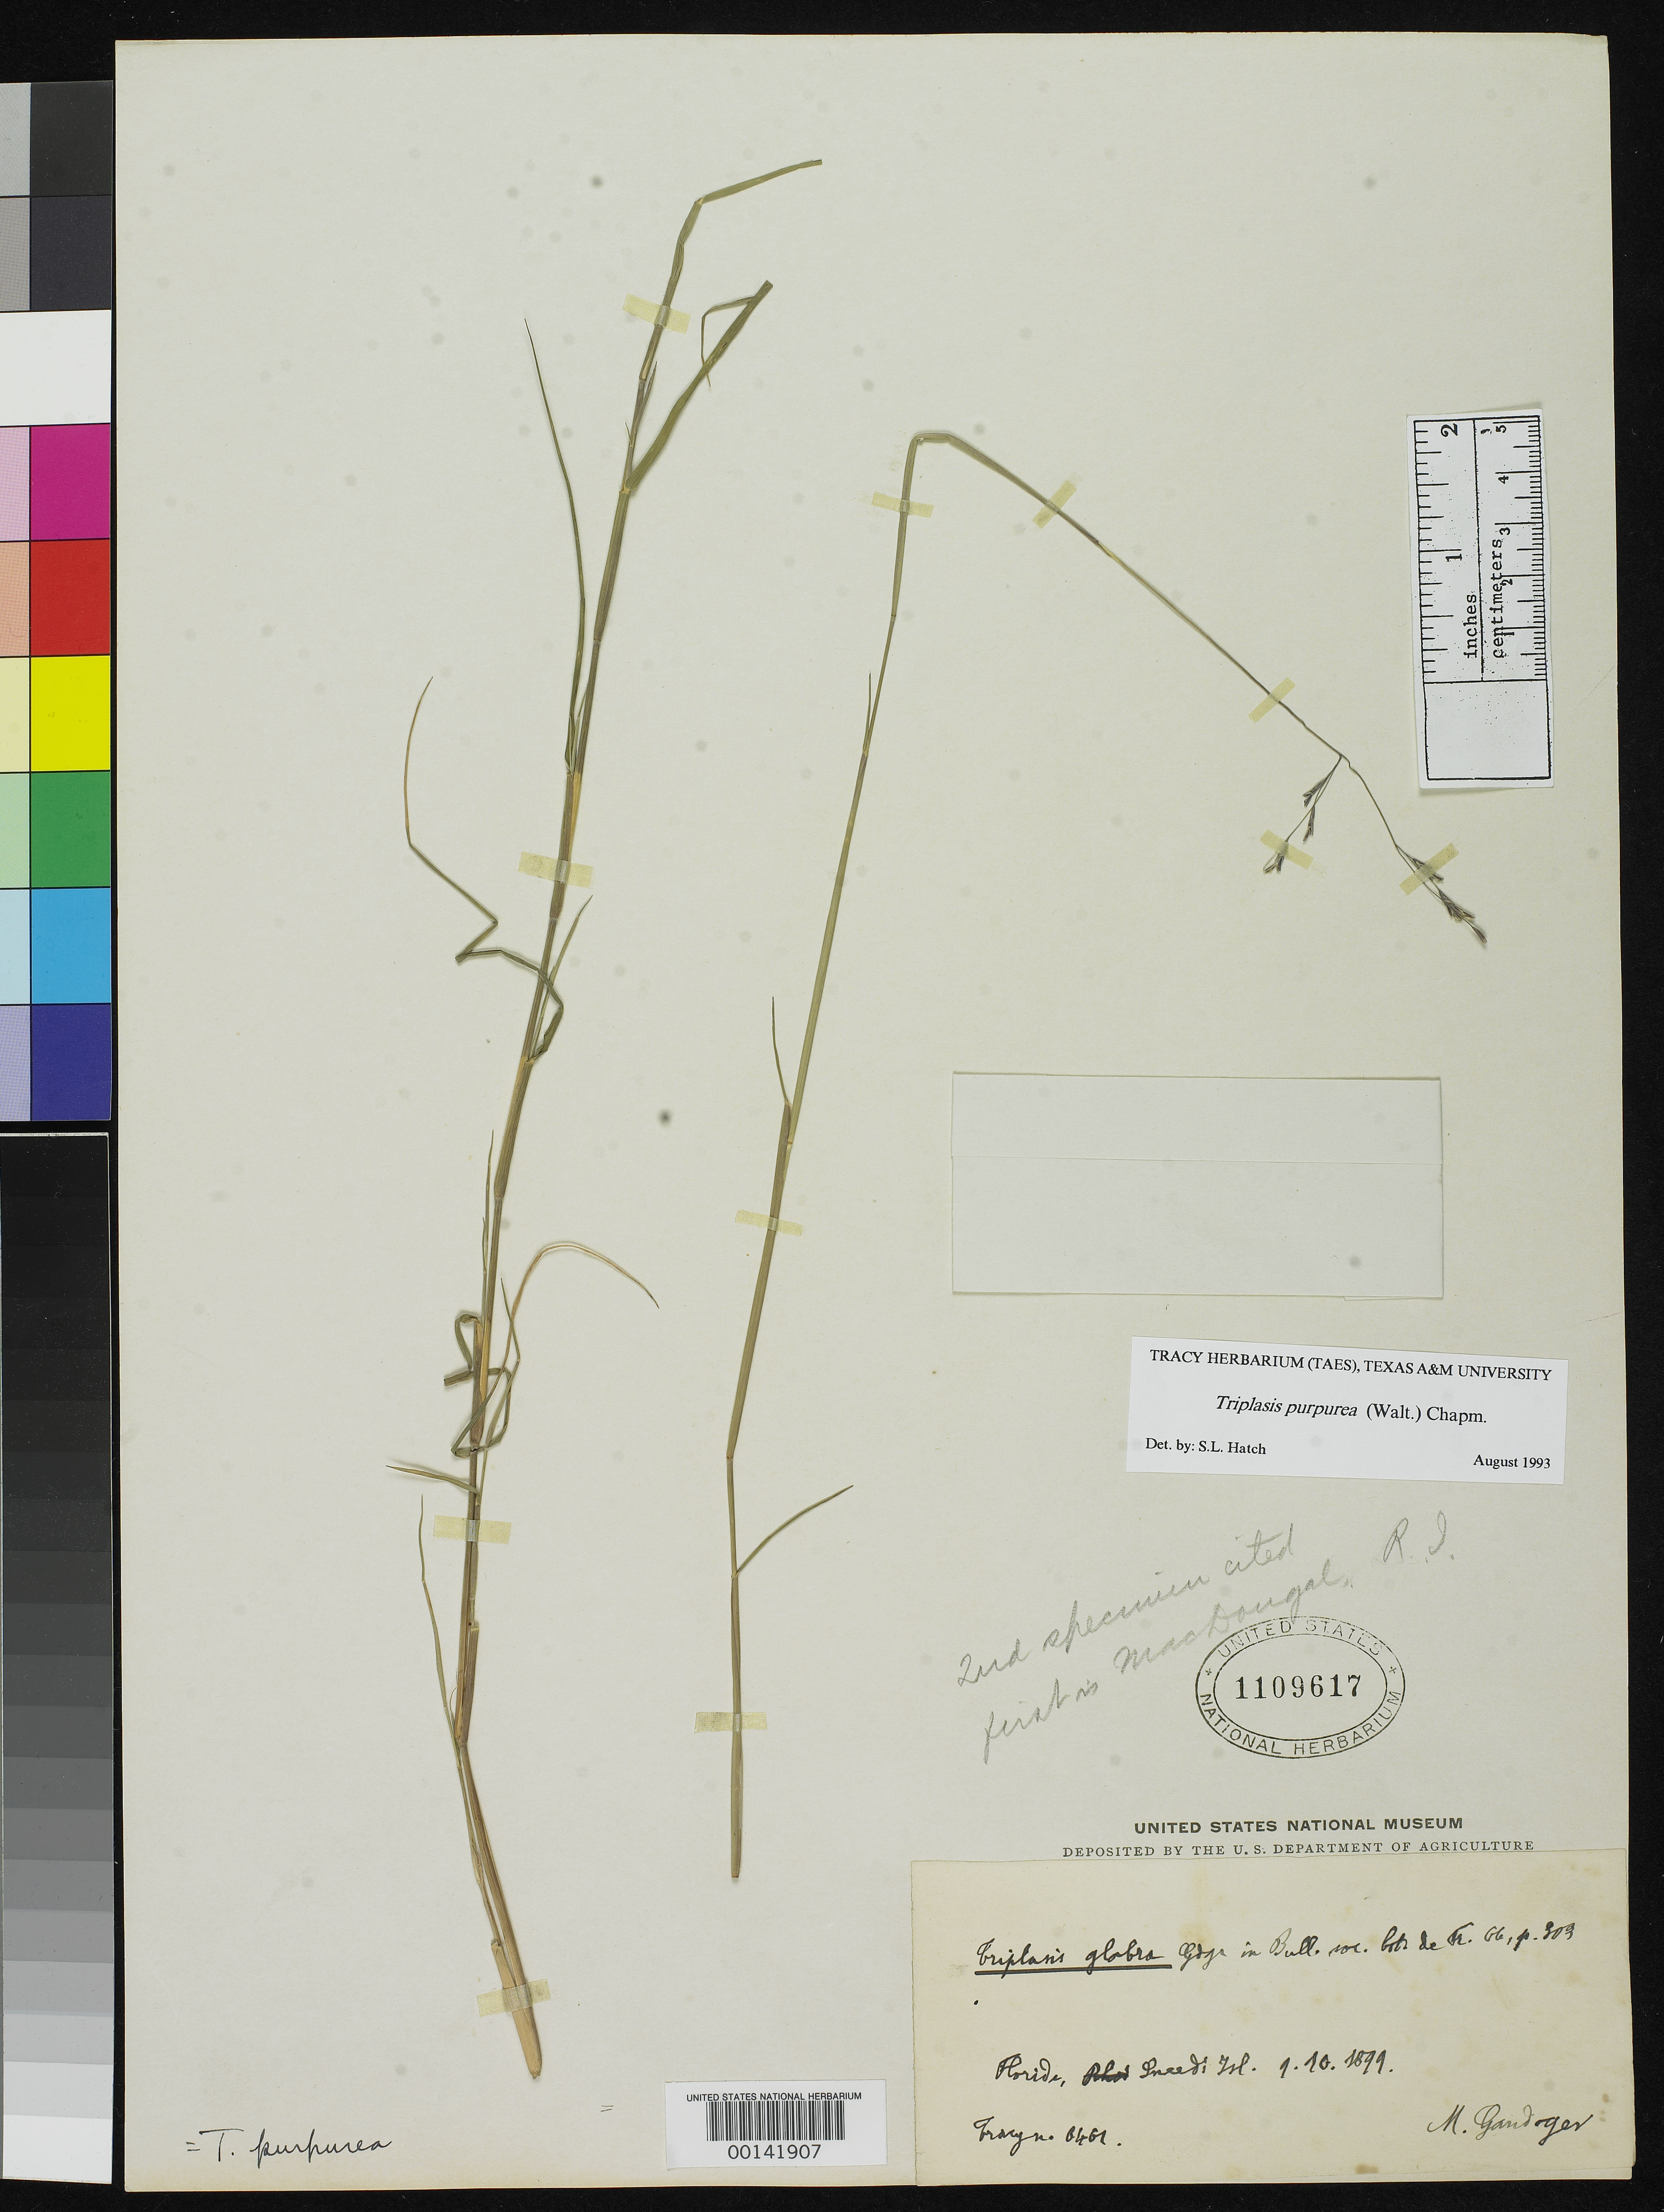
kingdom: Plantae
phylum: Tracheophyta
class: Liliopsida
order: Poales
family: Poaceae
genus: Triplasis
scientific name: Triplasis glabra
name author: Gand.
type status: Syntype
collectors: -. Tracy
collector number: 6461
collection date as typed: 1899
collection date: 1899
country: United States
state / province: Florida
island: Sneed's Island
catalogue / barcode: US 1109617